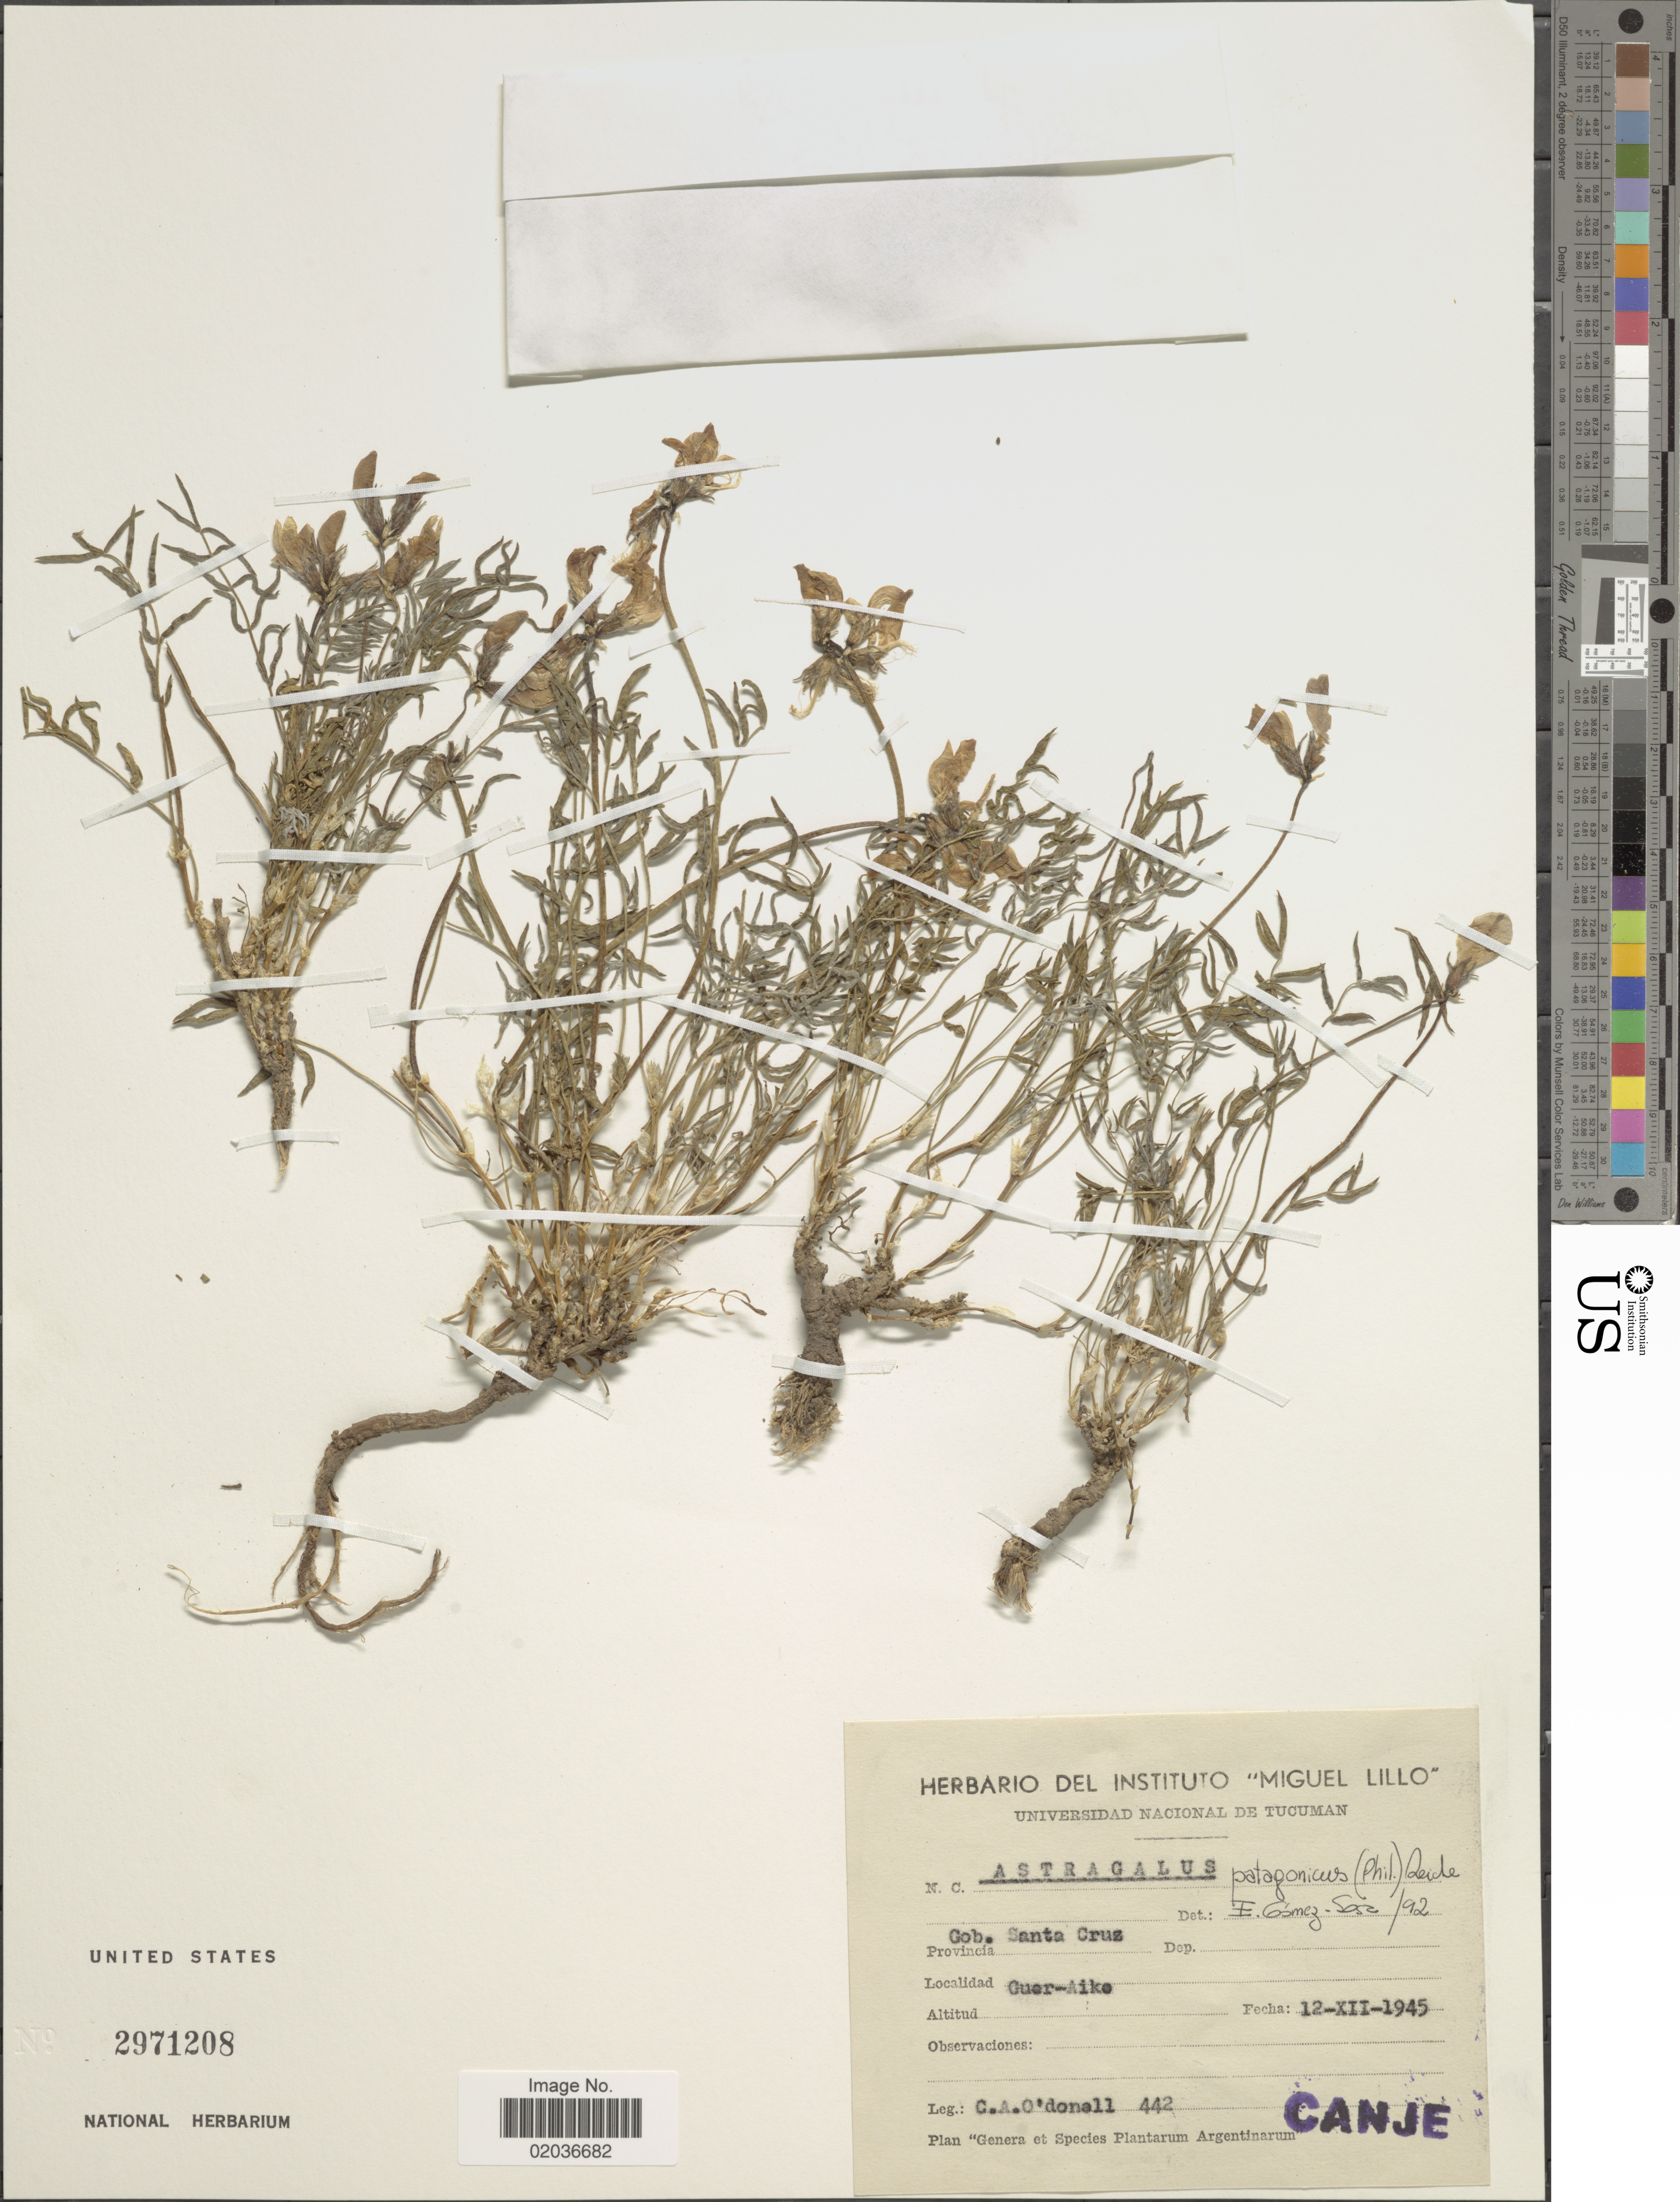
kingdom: Plantae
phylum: Tracheophyta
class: Magnoliopsida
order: Fabales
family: Fabaceae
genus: Astragalus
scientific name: Astragalus patagonicus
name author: (Phil.) Speg.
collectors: C. A. O'Donell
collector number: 442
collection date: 1945-12-12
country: Argentina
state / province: Santa Cruz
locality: Provincia Gob. Santa Cruz. Guer-Aike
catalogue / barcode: US 2971208